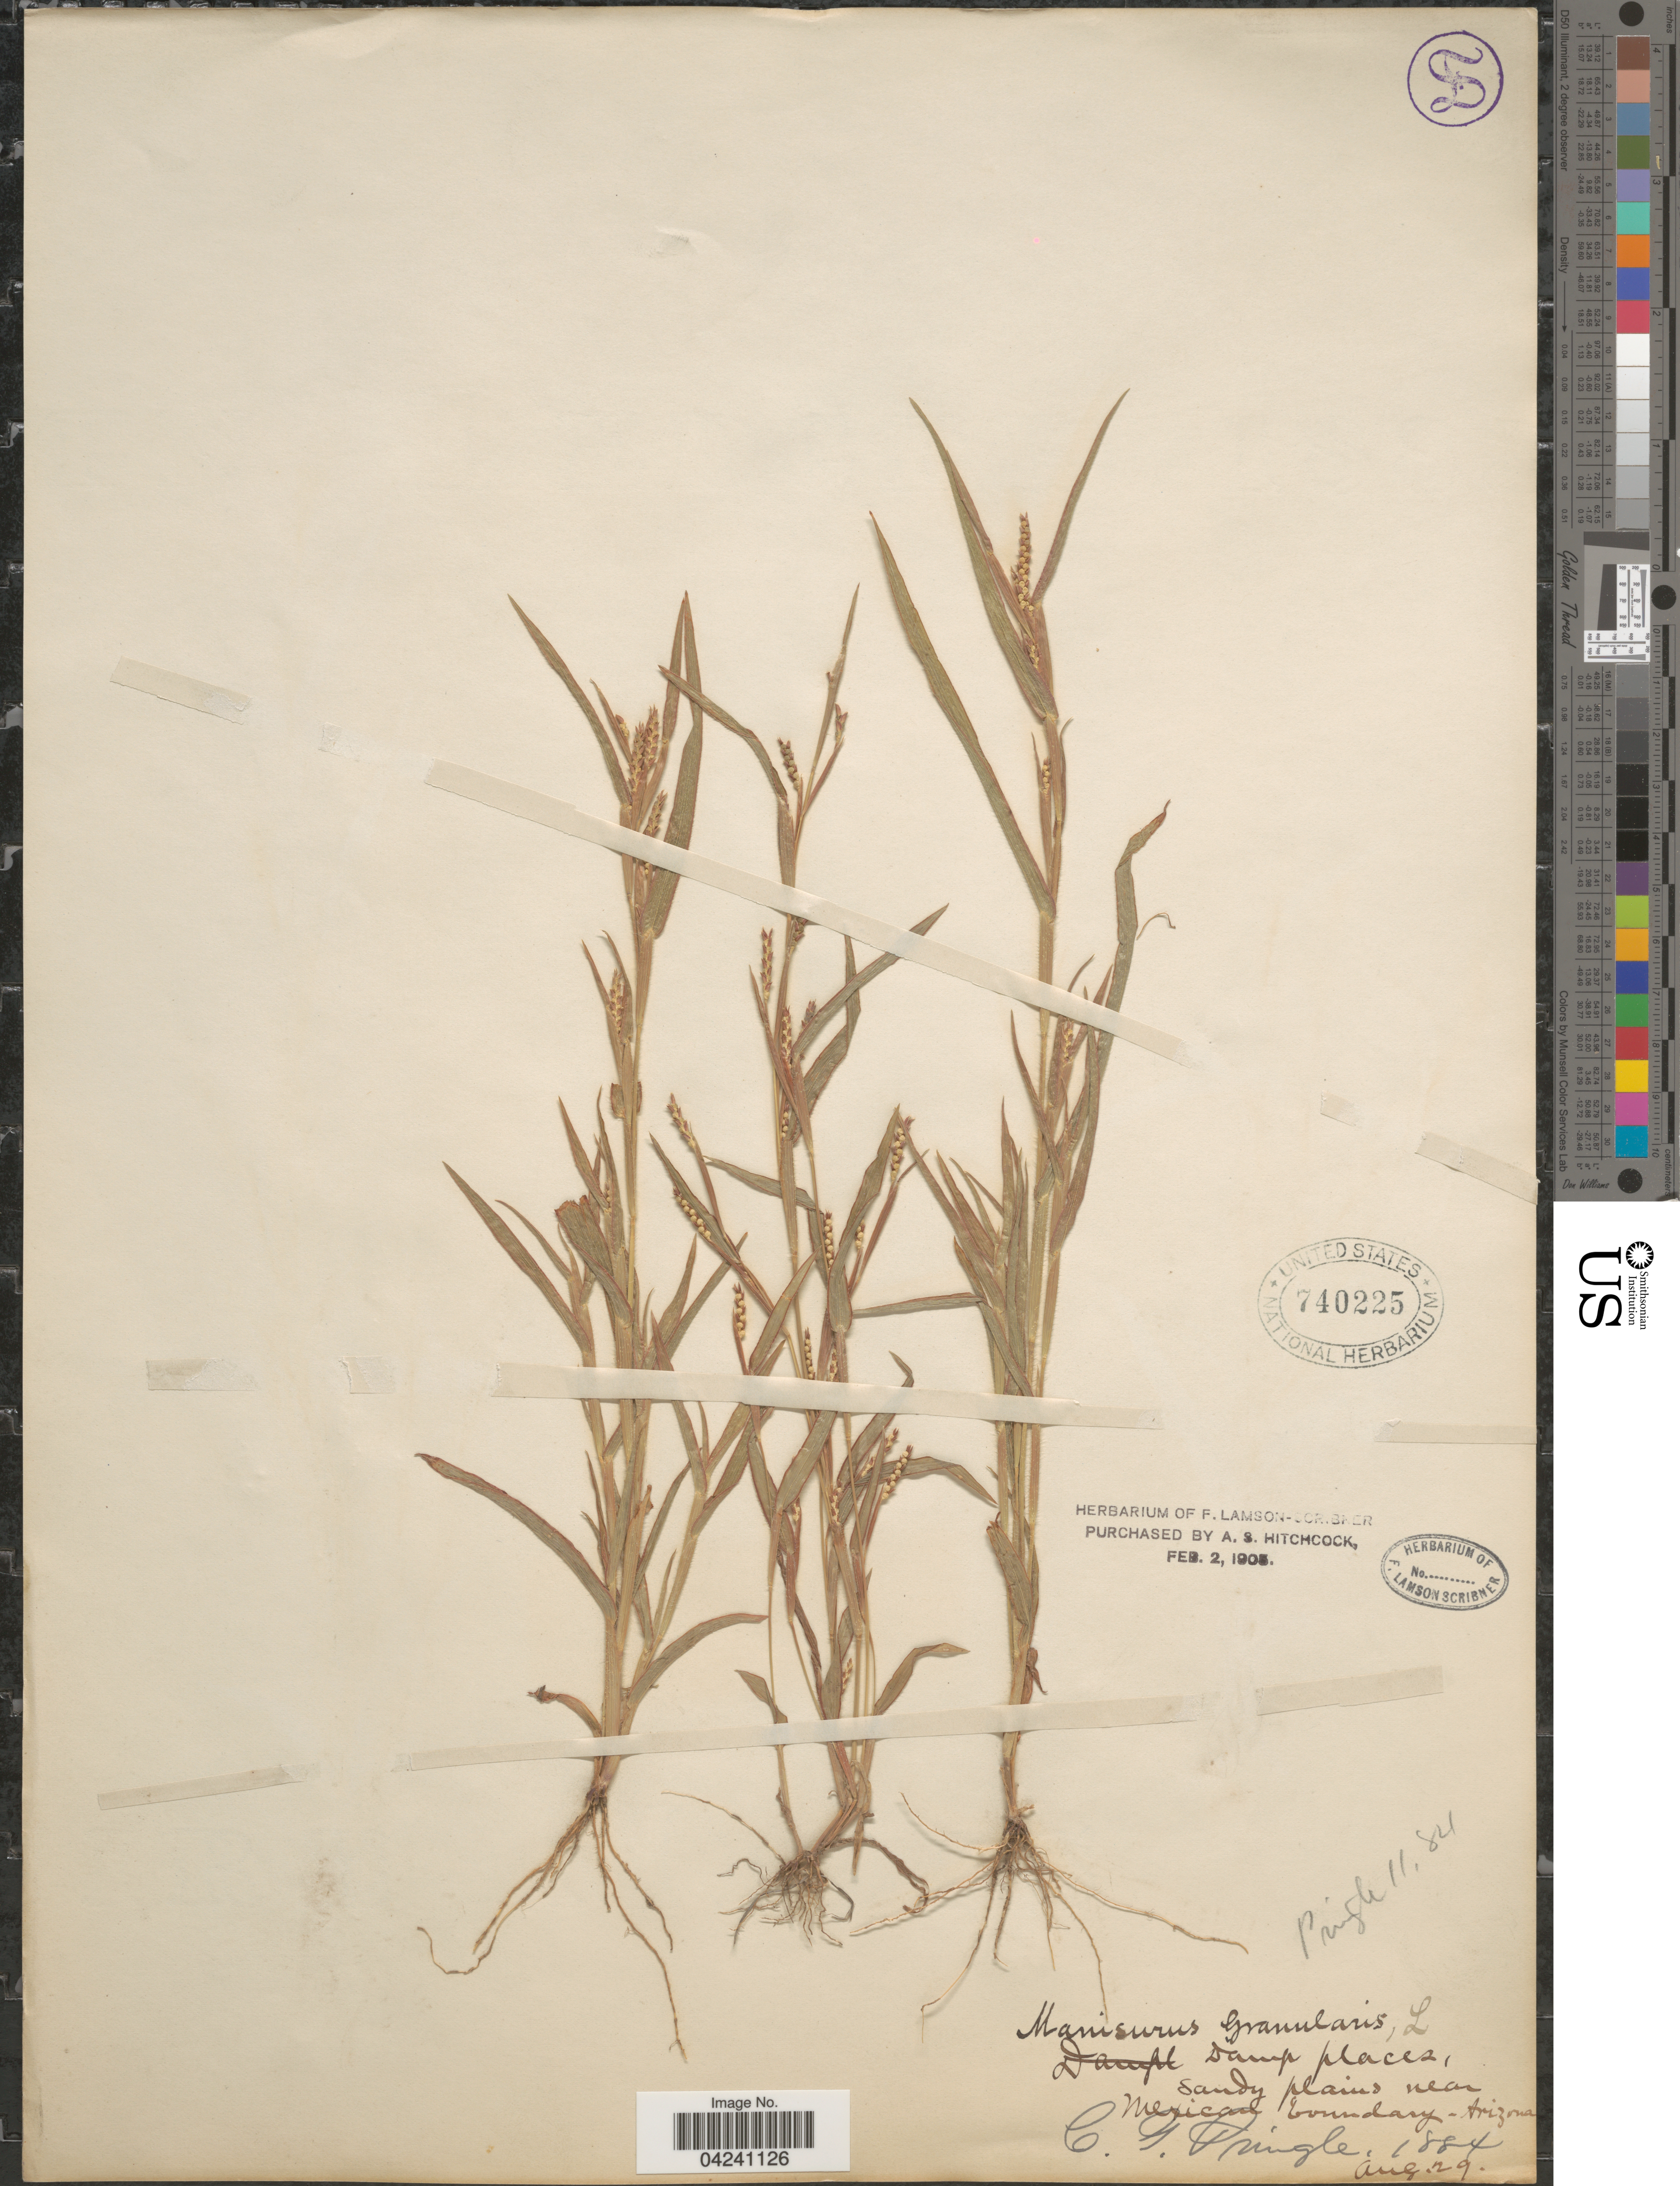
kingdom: Plantae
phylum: Tracheophyta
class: Liliopsida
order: Poales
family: Poaceae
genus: Hackelochloa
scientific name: Hackelochloa granularis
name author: (L.) Kuntze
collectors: C. G. Pringle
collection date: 1884-08-29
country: United States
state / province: Arizona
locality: Damp places, sandy plains near Mexican boundary.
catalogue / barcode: US 740225